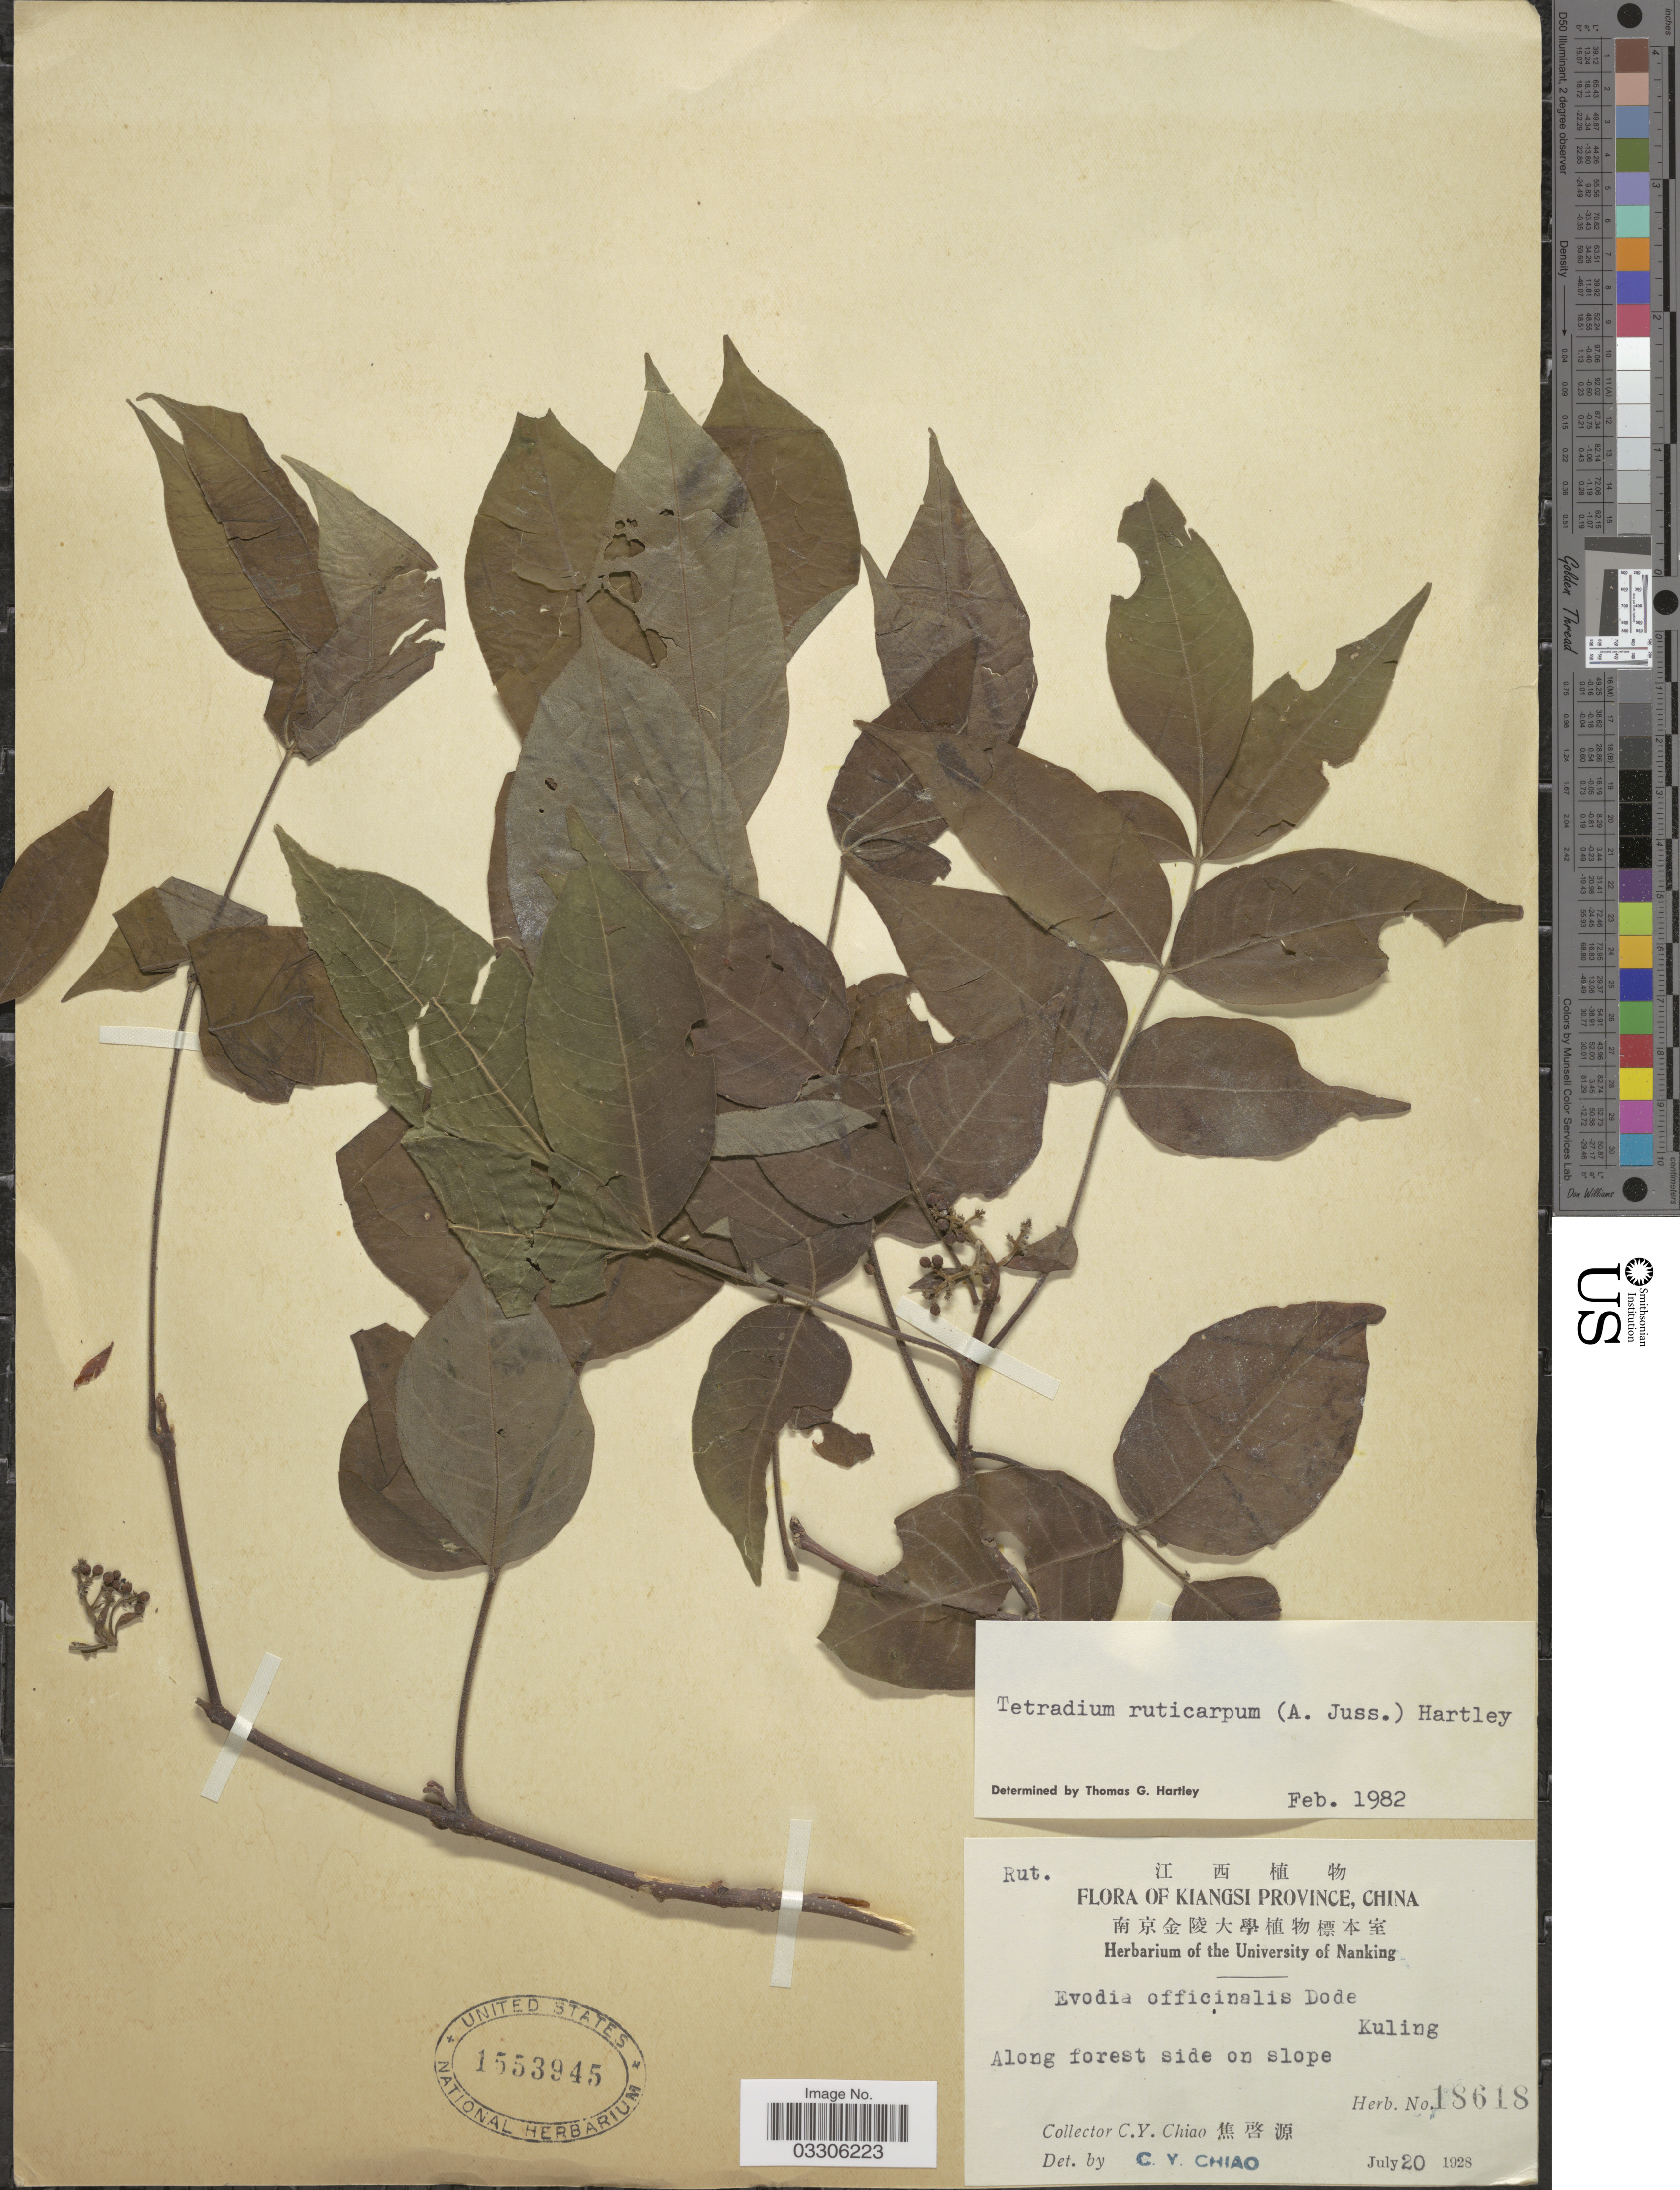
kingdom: Plantae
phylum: Tracheophyta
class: Magnoliopsida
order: Sapindales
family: Rutaceae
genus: Tetradium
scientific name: Tetradium ruticarpum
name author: (A. Juss.) T.G. Hartley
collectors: C. Y. Chiao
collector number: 18618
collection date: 1928-07-20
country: China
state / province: Jiangxi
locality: Kiangsi Province. Kuling. Along forest side on slope.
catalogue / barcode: US 1553945